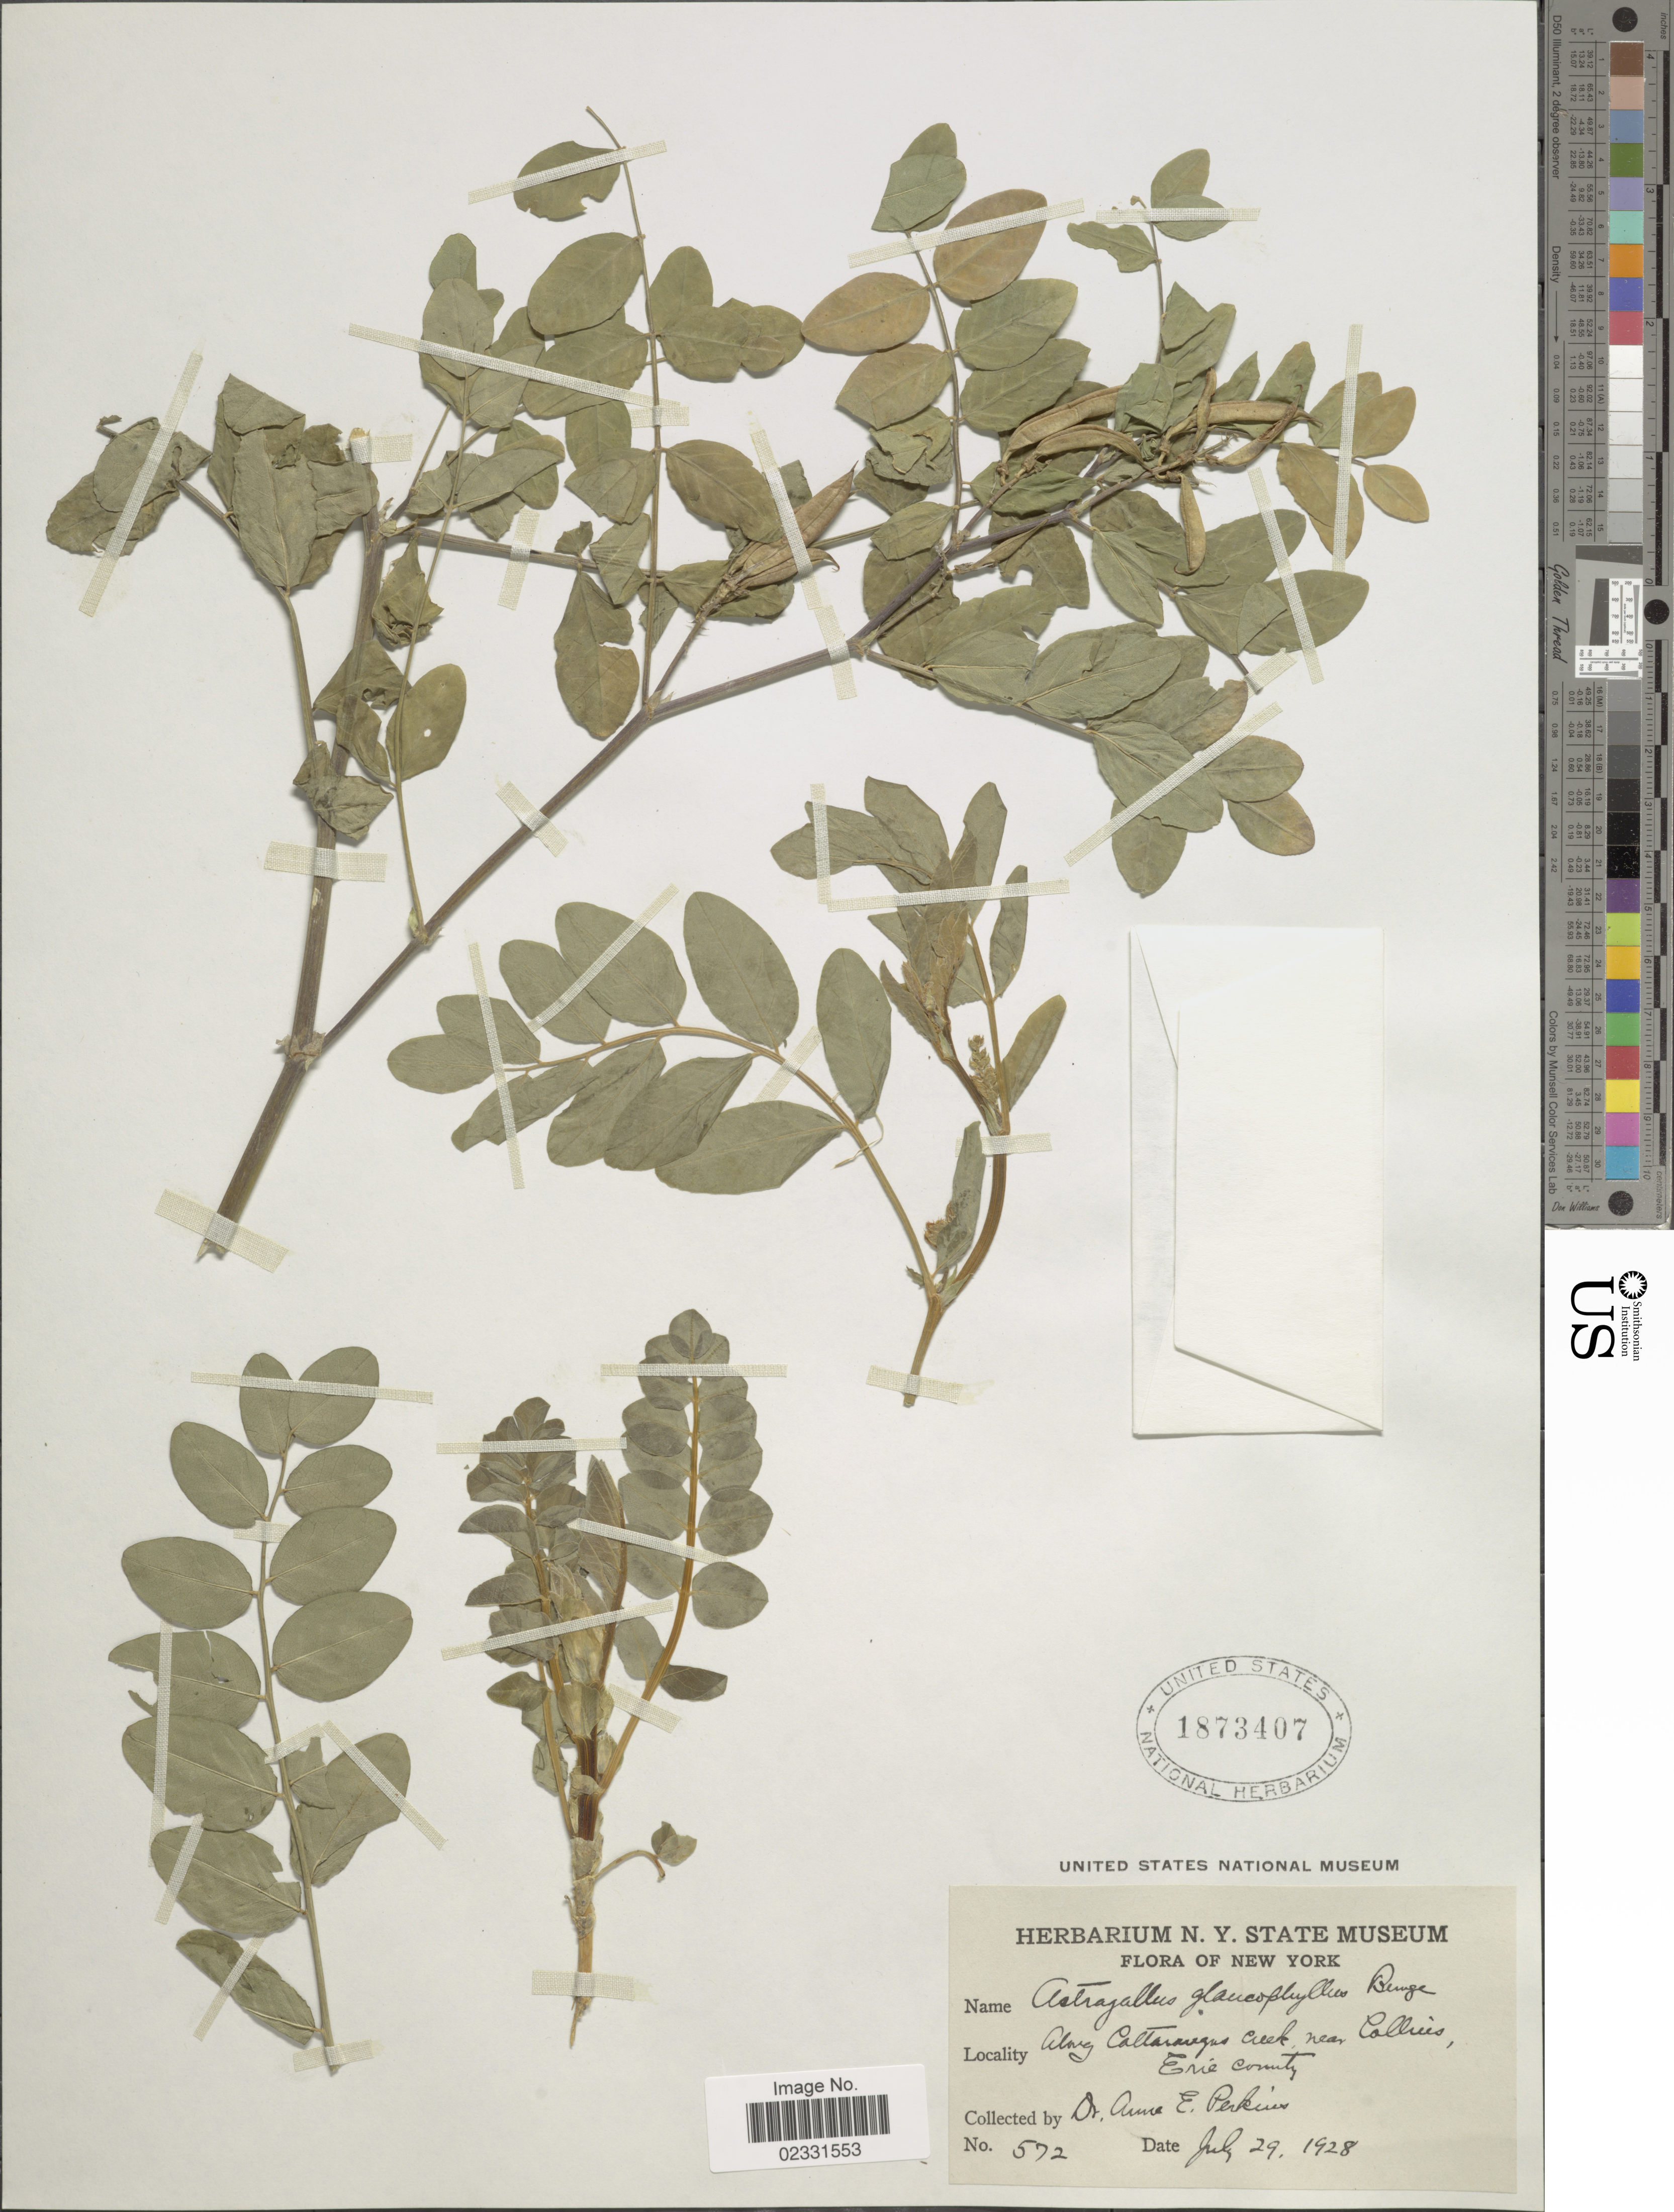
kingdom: Plantae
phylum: Tracheophyta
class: Magnoliopsida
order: Fabales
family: Fabaceae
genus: Astragalus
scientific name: Astragalus glaucophyllus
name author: Bunge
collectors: A. E. Perkins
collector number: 572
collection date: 1928-07-29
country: United States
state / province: New York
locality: Along Caltarangus Creek, near Collins, Erie County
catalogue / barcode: US 1873407